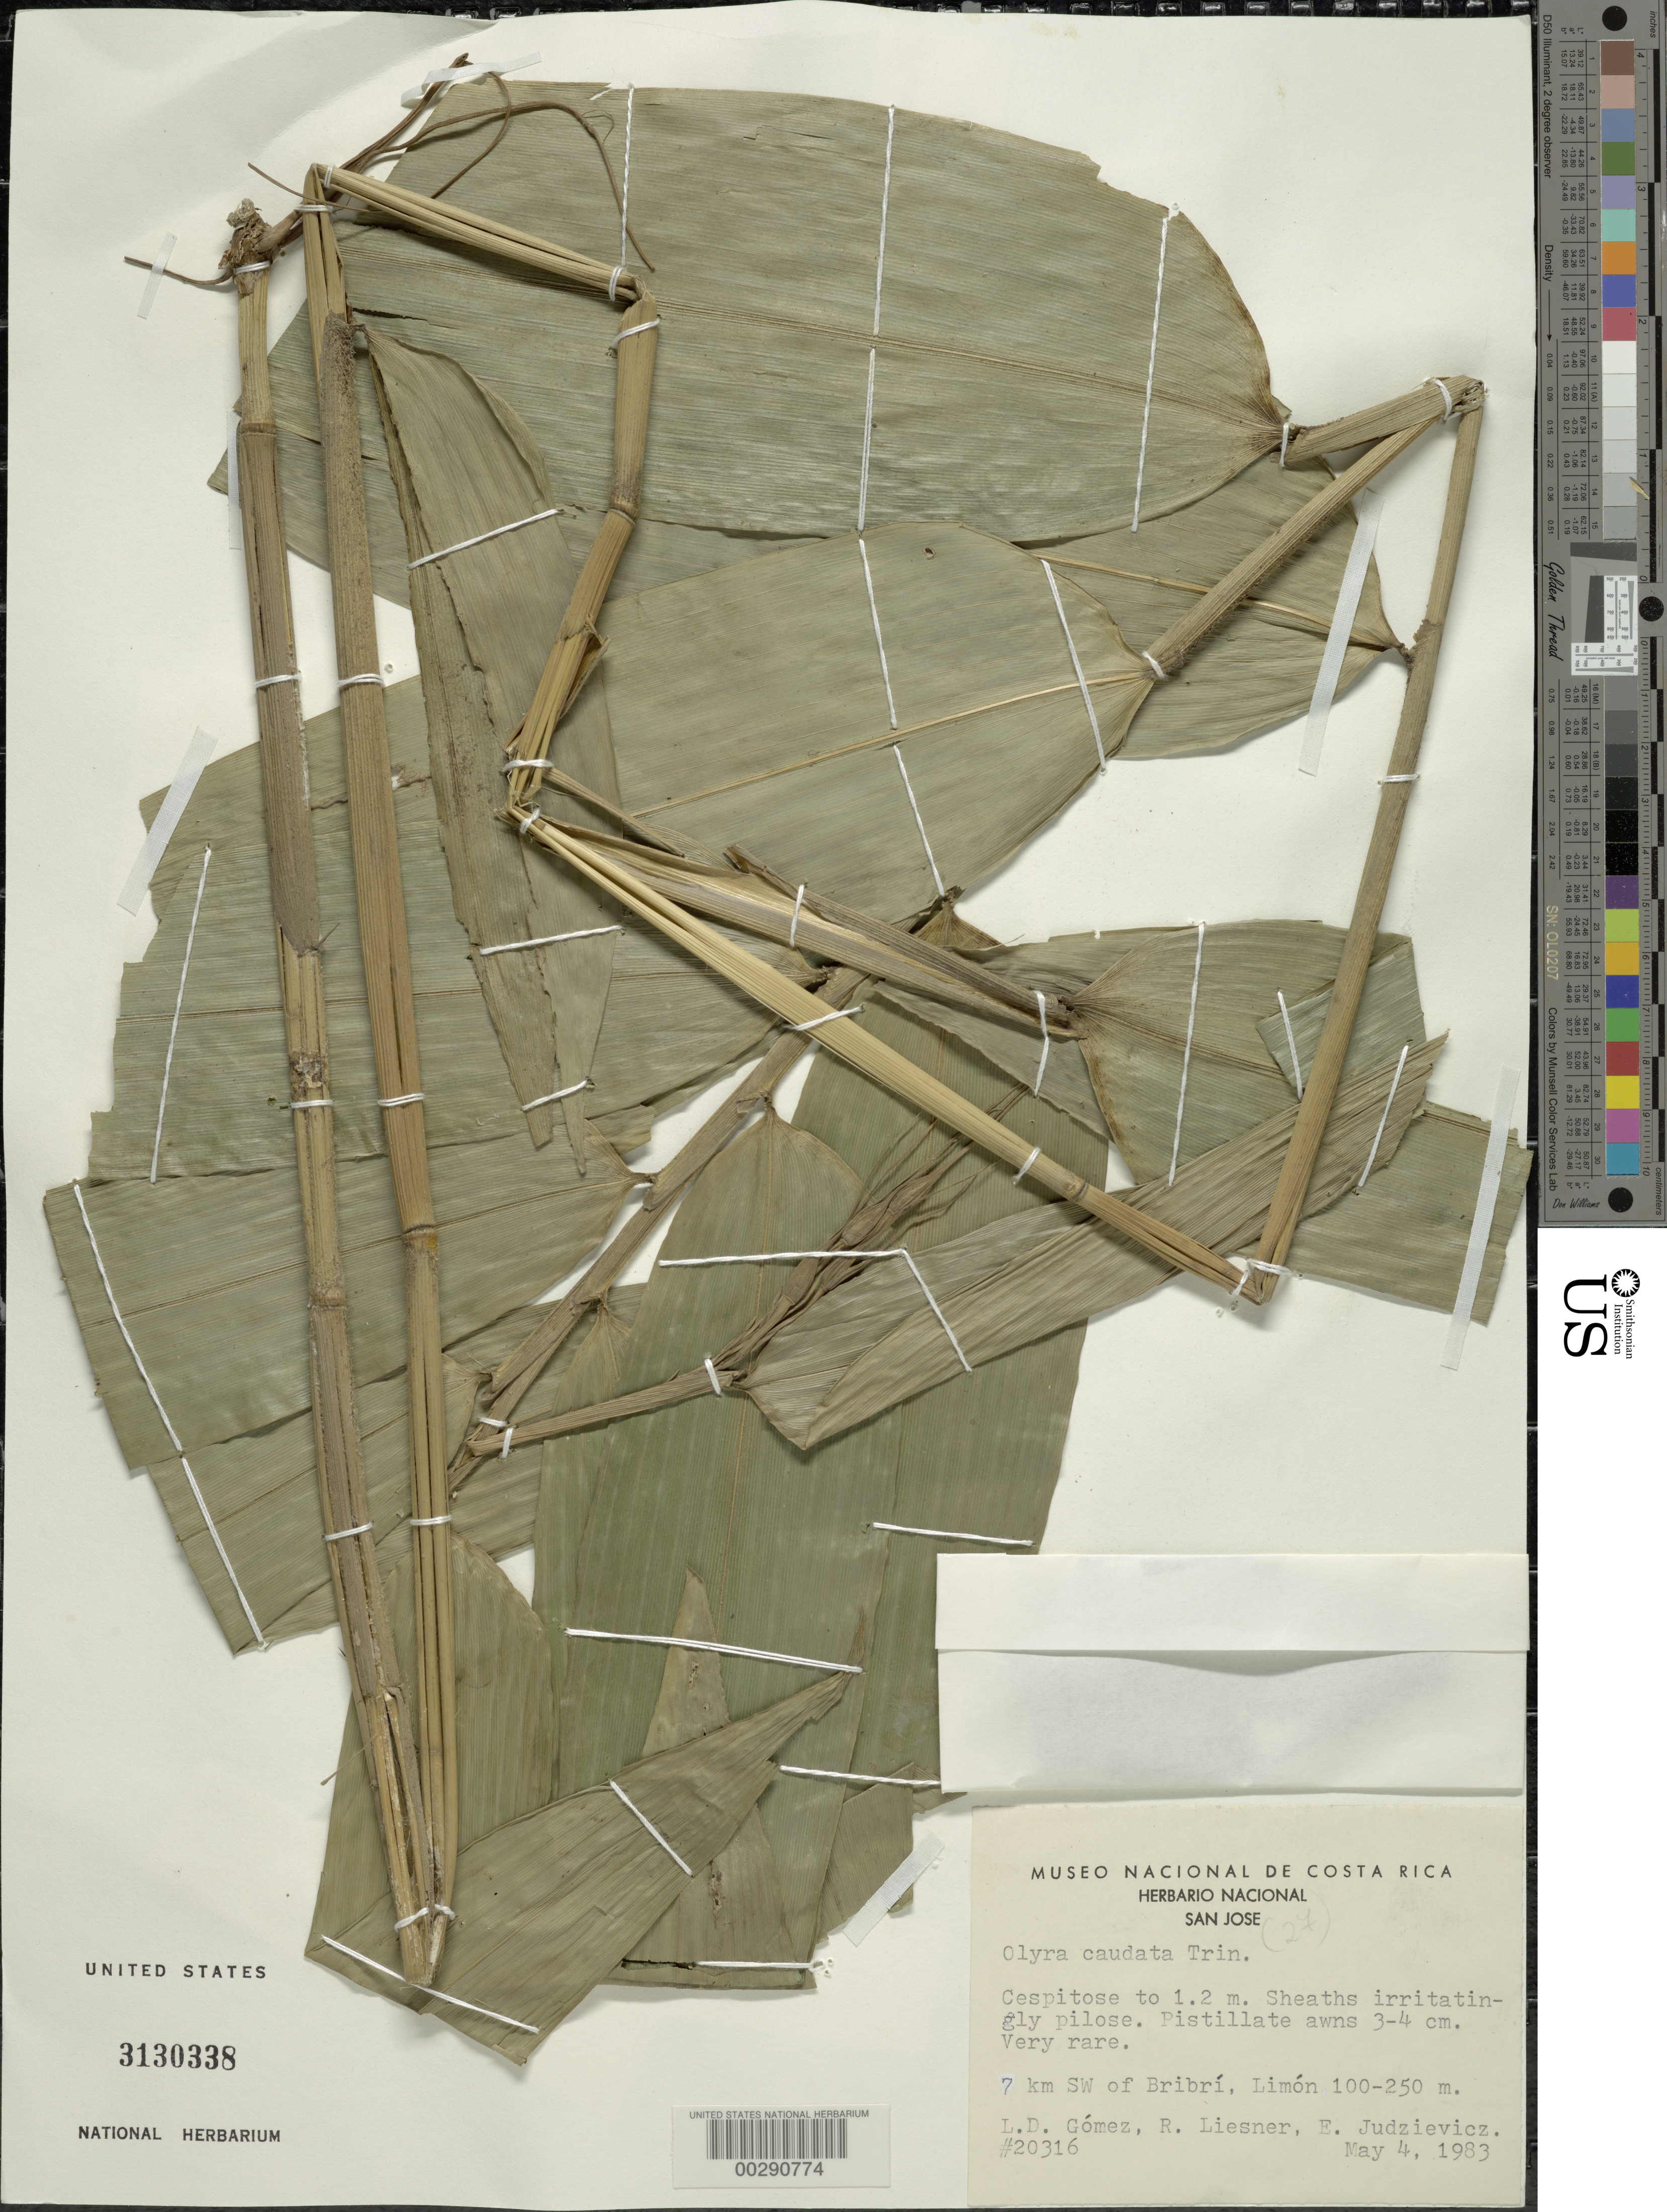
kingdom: Plantae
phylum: Tracheophyta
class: Liliopsida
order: Poales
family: Poaceae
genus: Olyra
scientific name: Olyra caudata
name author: Trin.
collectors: L. D. Gómez, R. L. Liesner & E. J. Judziewicz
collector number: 20316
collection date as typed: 04 May 1983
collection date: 1983-05-04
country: Costa Rica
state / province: Limón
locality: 7 km sw of bribri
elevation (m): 100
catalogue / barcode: US 3130338